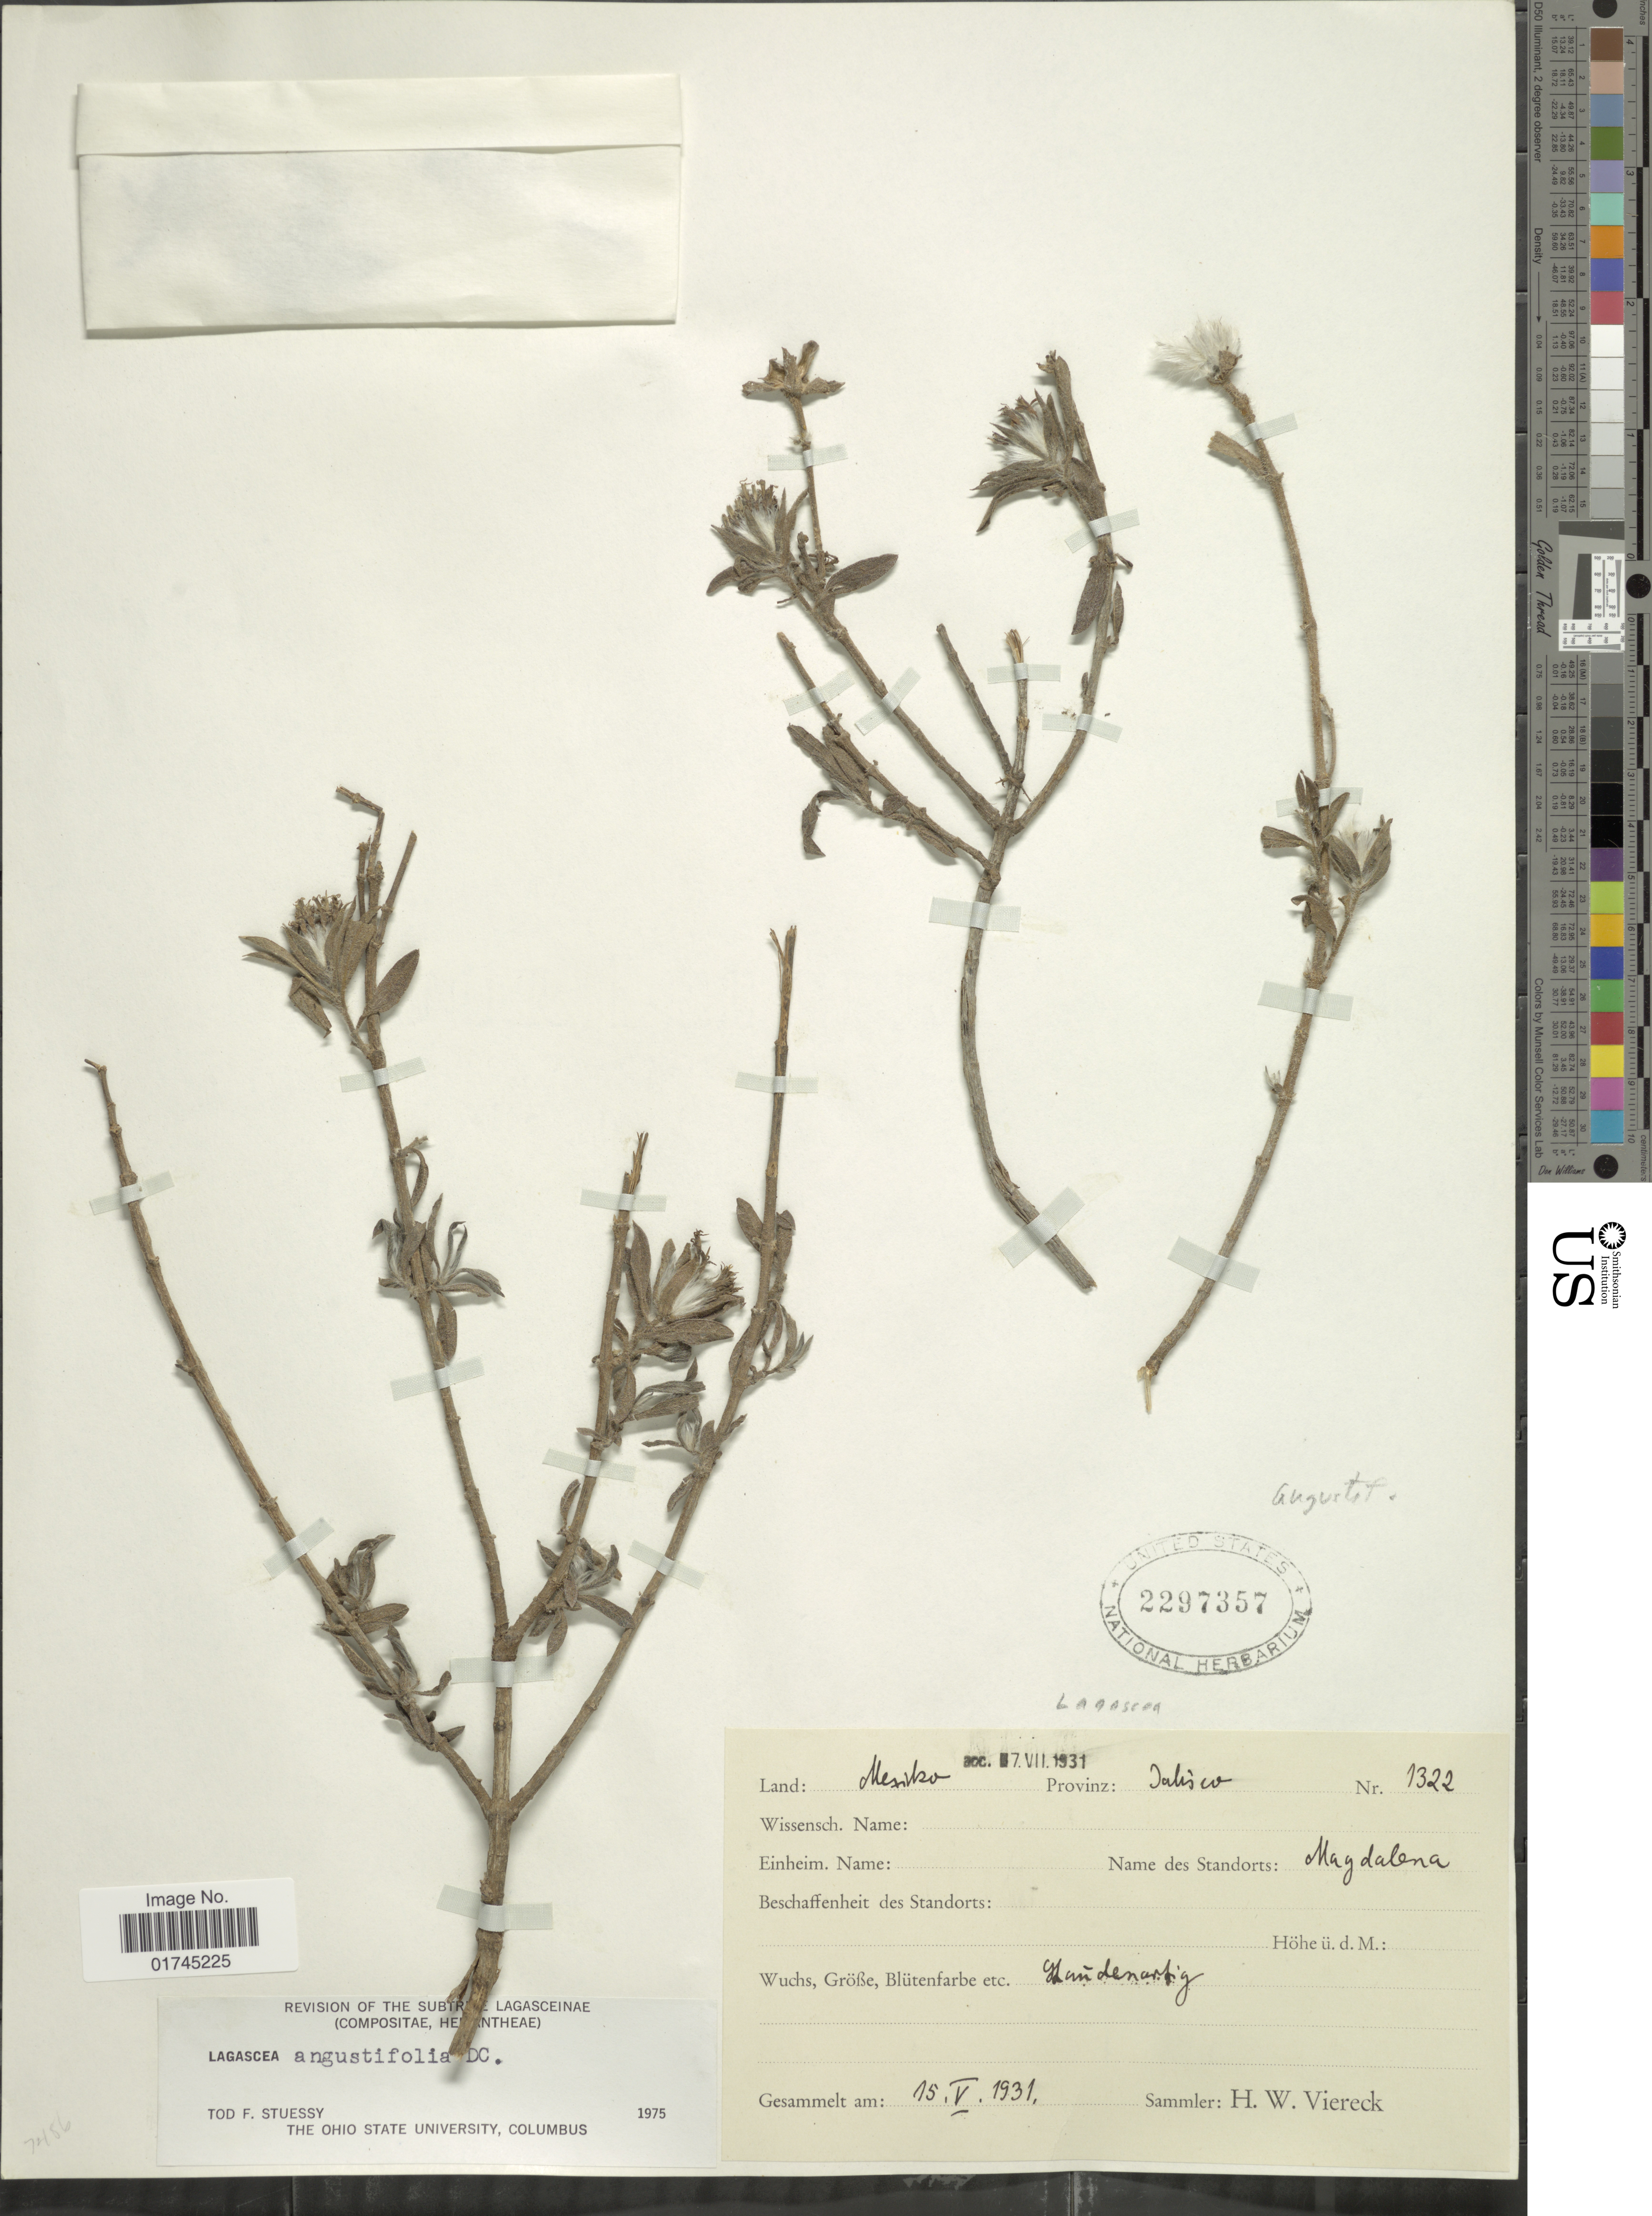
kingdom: Plantae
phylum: Tracheophyta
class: Magnoliopsida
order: Asterales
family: Asteraceae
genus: Lagascea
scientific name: Lagascea angustifolia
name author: DC.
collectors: H. W. Viereck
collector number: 1322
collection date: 1931-05-15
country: Mexico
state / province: Jalisco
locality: Magdalena, Staudenortig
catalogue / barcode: US 2297357